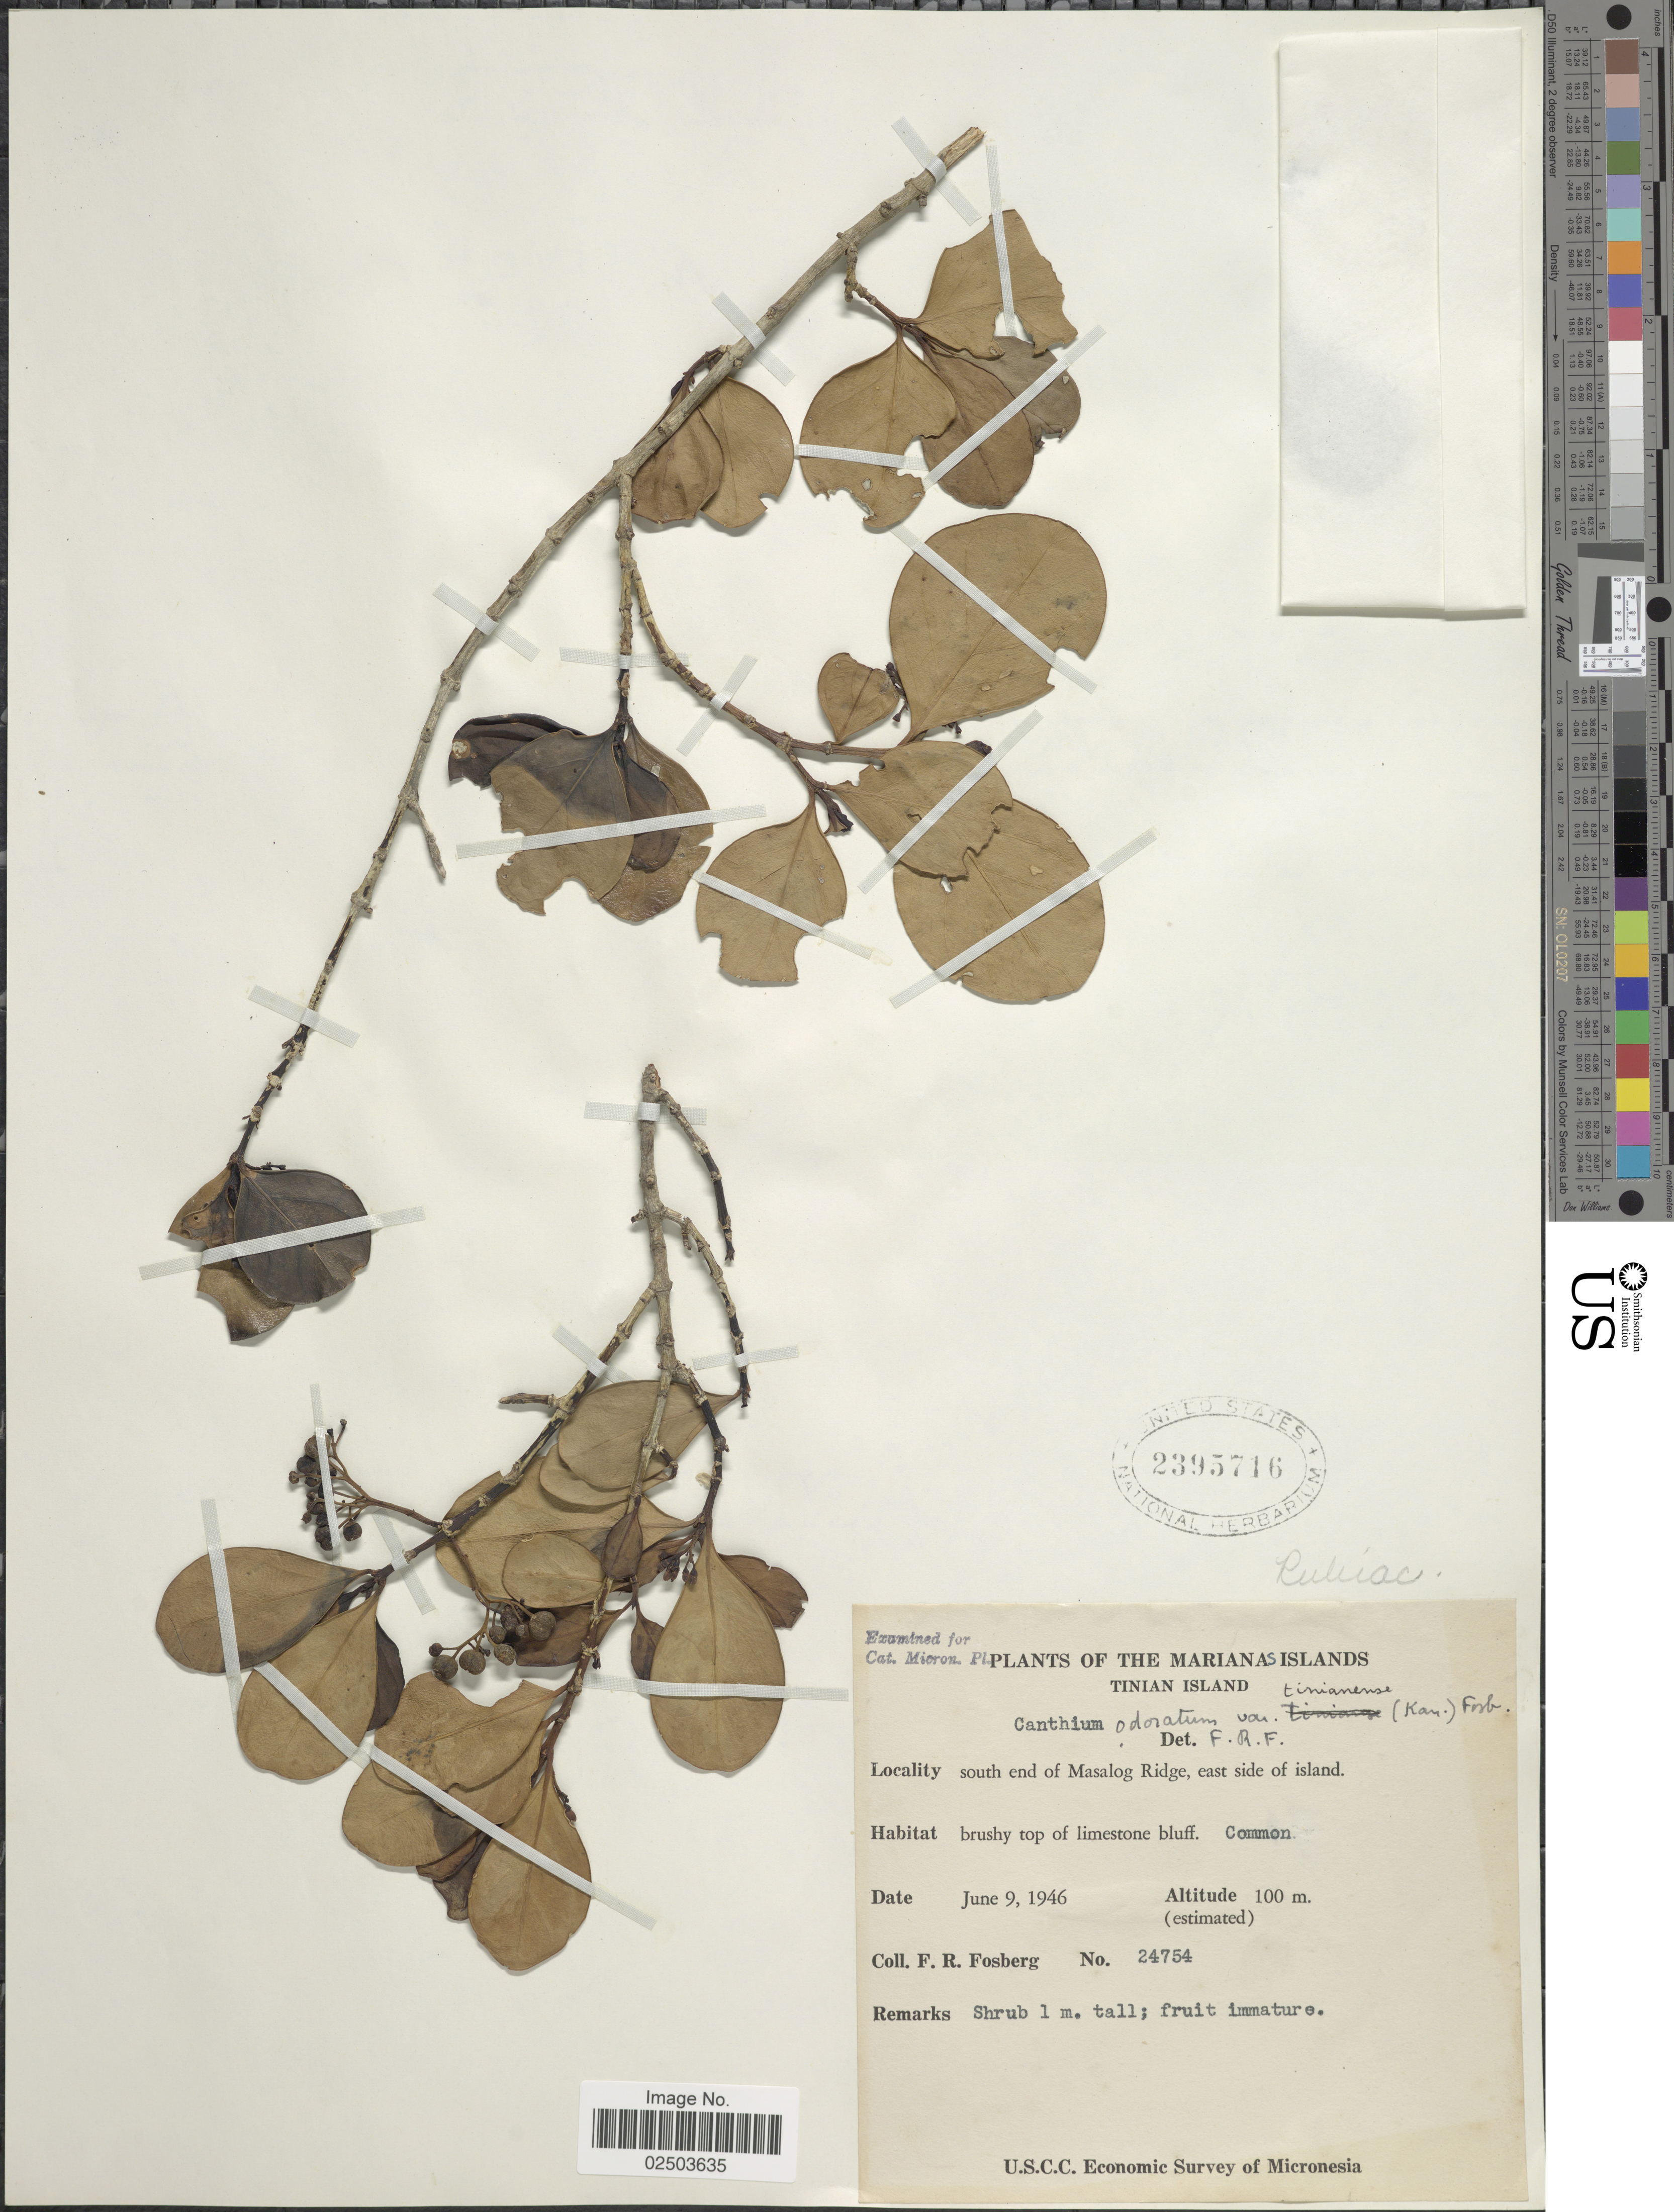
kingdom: Plantae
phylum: Tracheophyta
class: Magnoliopsida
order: Gentianales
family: Rubiaceae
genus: Psydrax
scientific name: Psydrax odorata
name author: (G. Forst.) A.C. Sm. & S.P. Darwin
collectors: F. R. Fosberg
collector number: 24754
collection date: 1946-06-09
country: Northern Mariana Islands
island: Tinian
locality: Tinian Island, south end of Masalog Ridge, east side of island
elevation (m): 100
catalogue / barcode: US 2395716